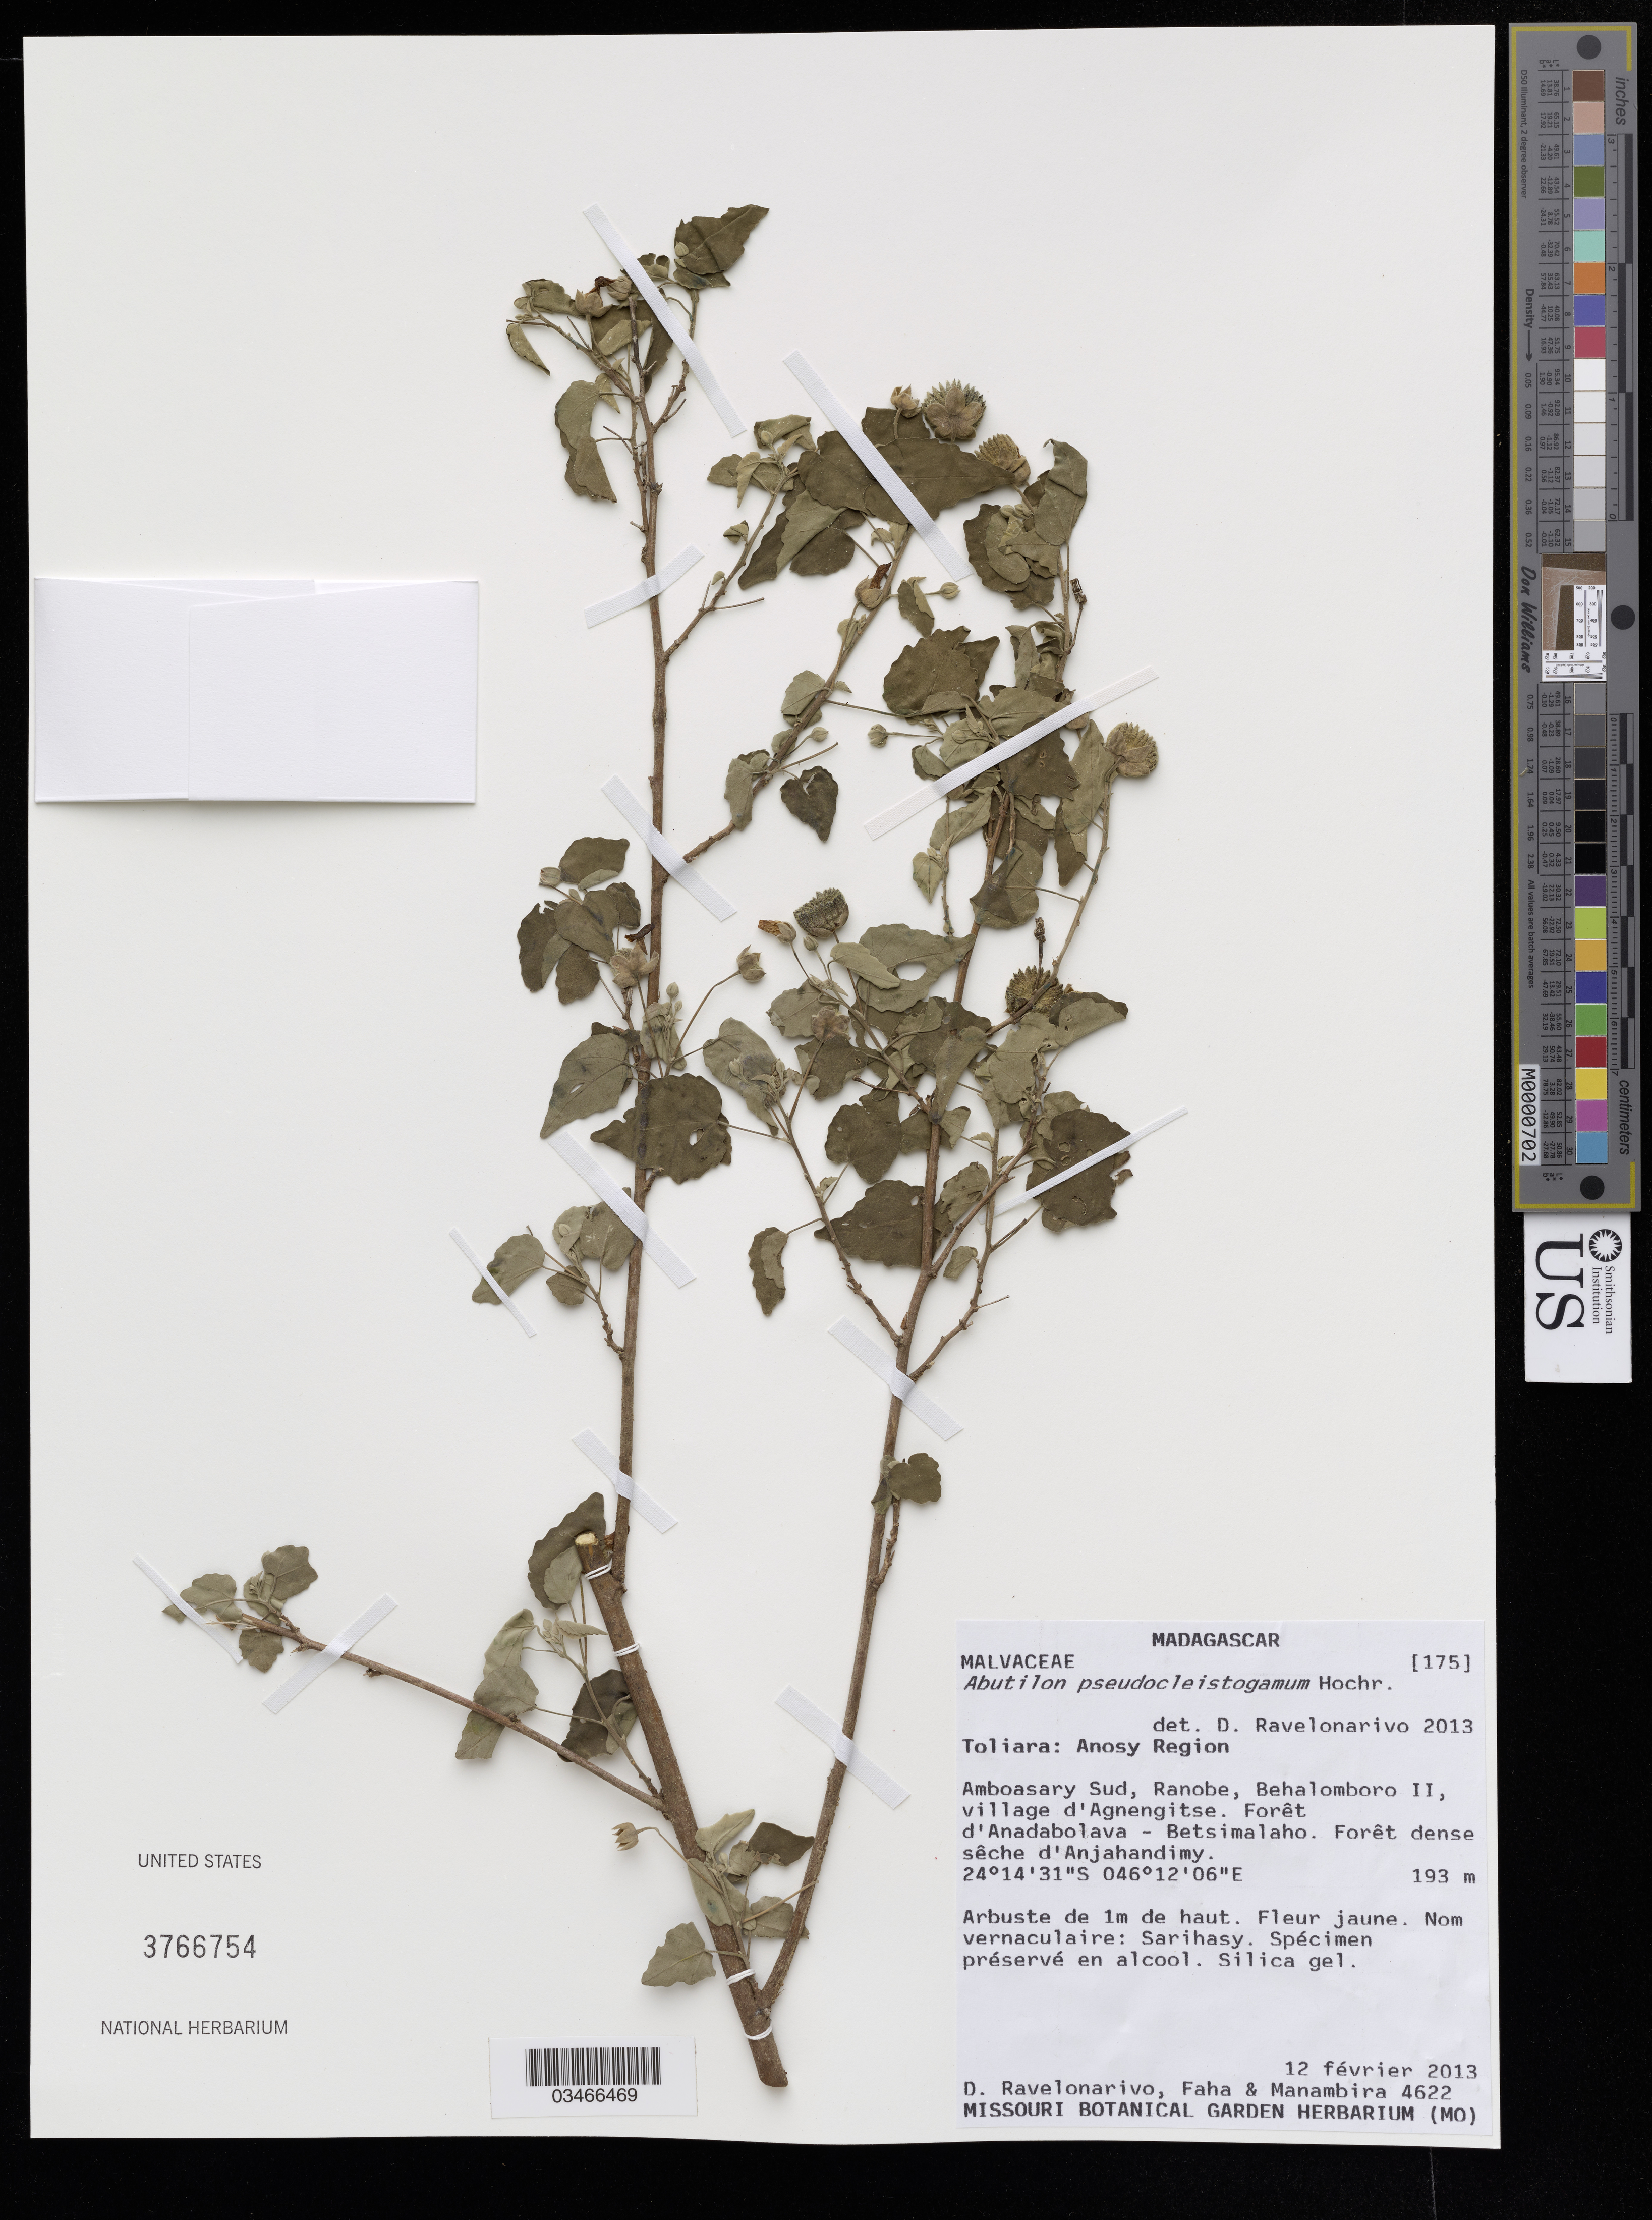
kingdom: Plantae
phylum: Tracheophyta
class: Magnoliopsida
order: Malvales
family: Malvaceae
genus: Abutilon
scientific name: Abutilon pseudocleistogamum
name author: Hochr.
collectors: D. Ravelonairivo, Faha & Manambira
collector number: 4622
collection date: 2013-02-12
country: Madagascar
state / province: Toliara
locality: Anosy Region. Amboasary Sud, Ranobe, Behalomboro II, village d'Agnengitse. Forêt d'Anadabolava - Betsimalaho. Forêt dense sêche d'Anjahandimy.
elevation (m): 193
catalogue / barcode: US 3766754